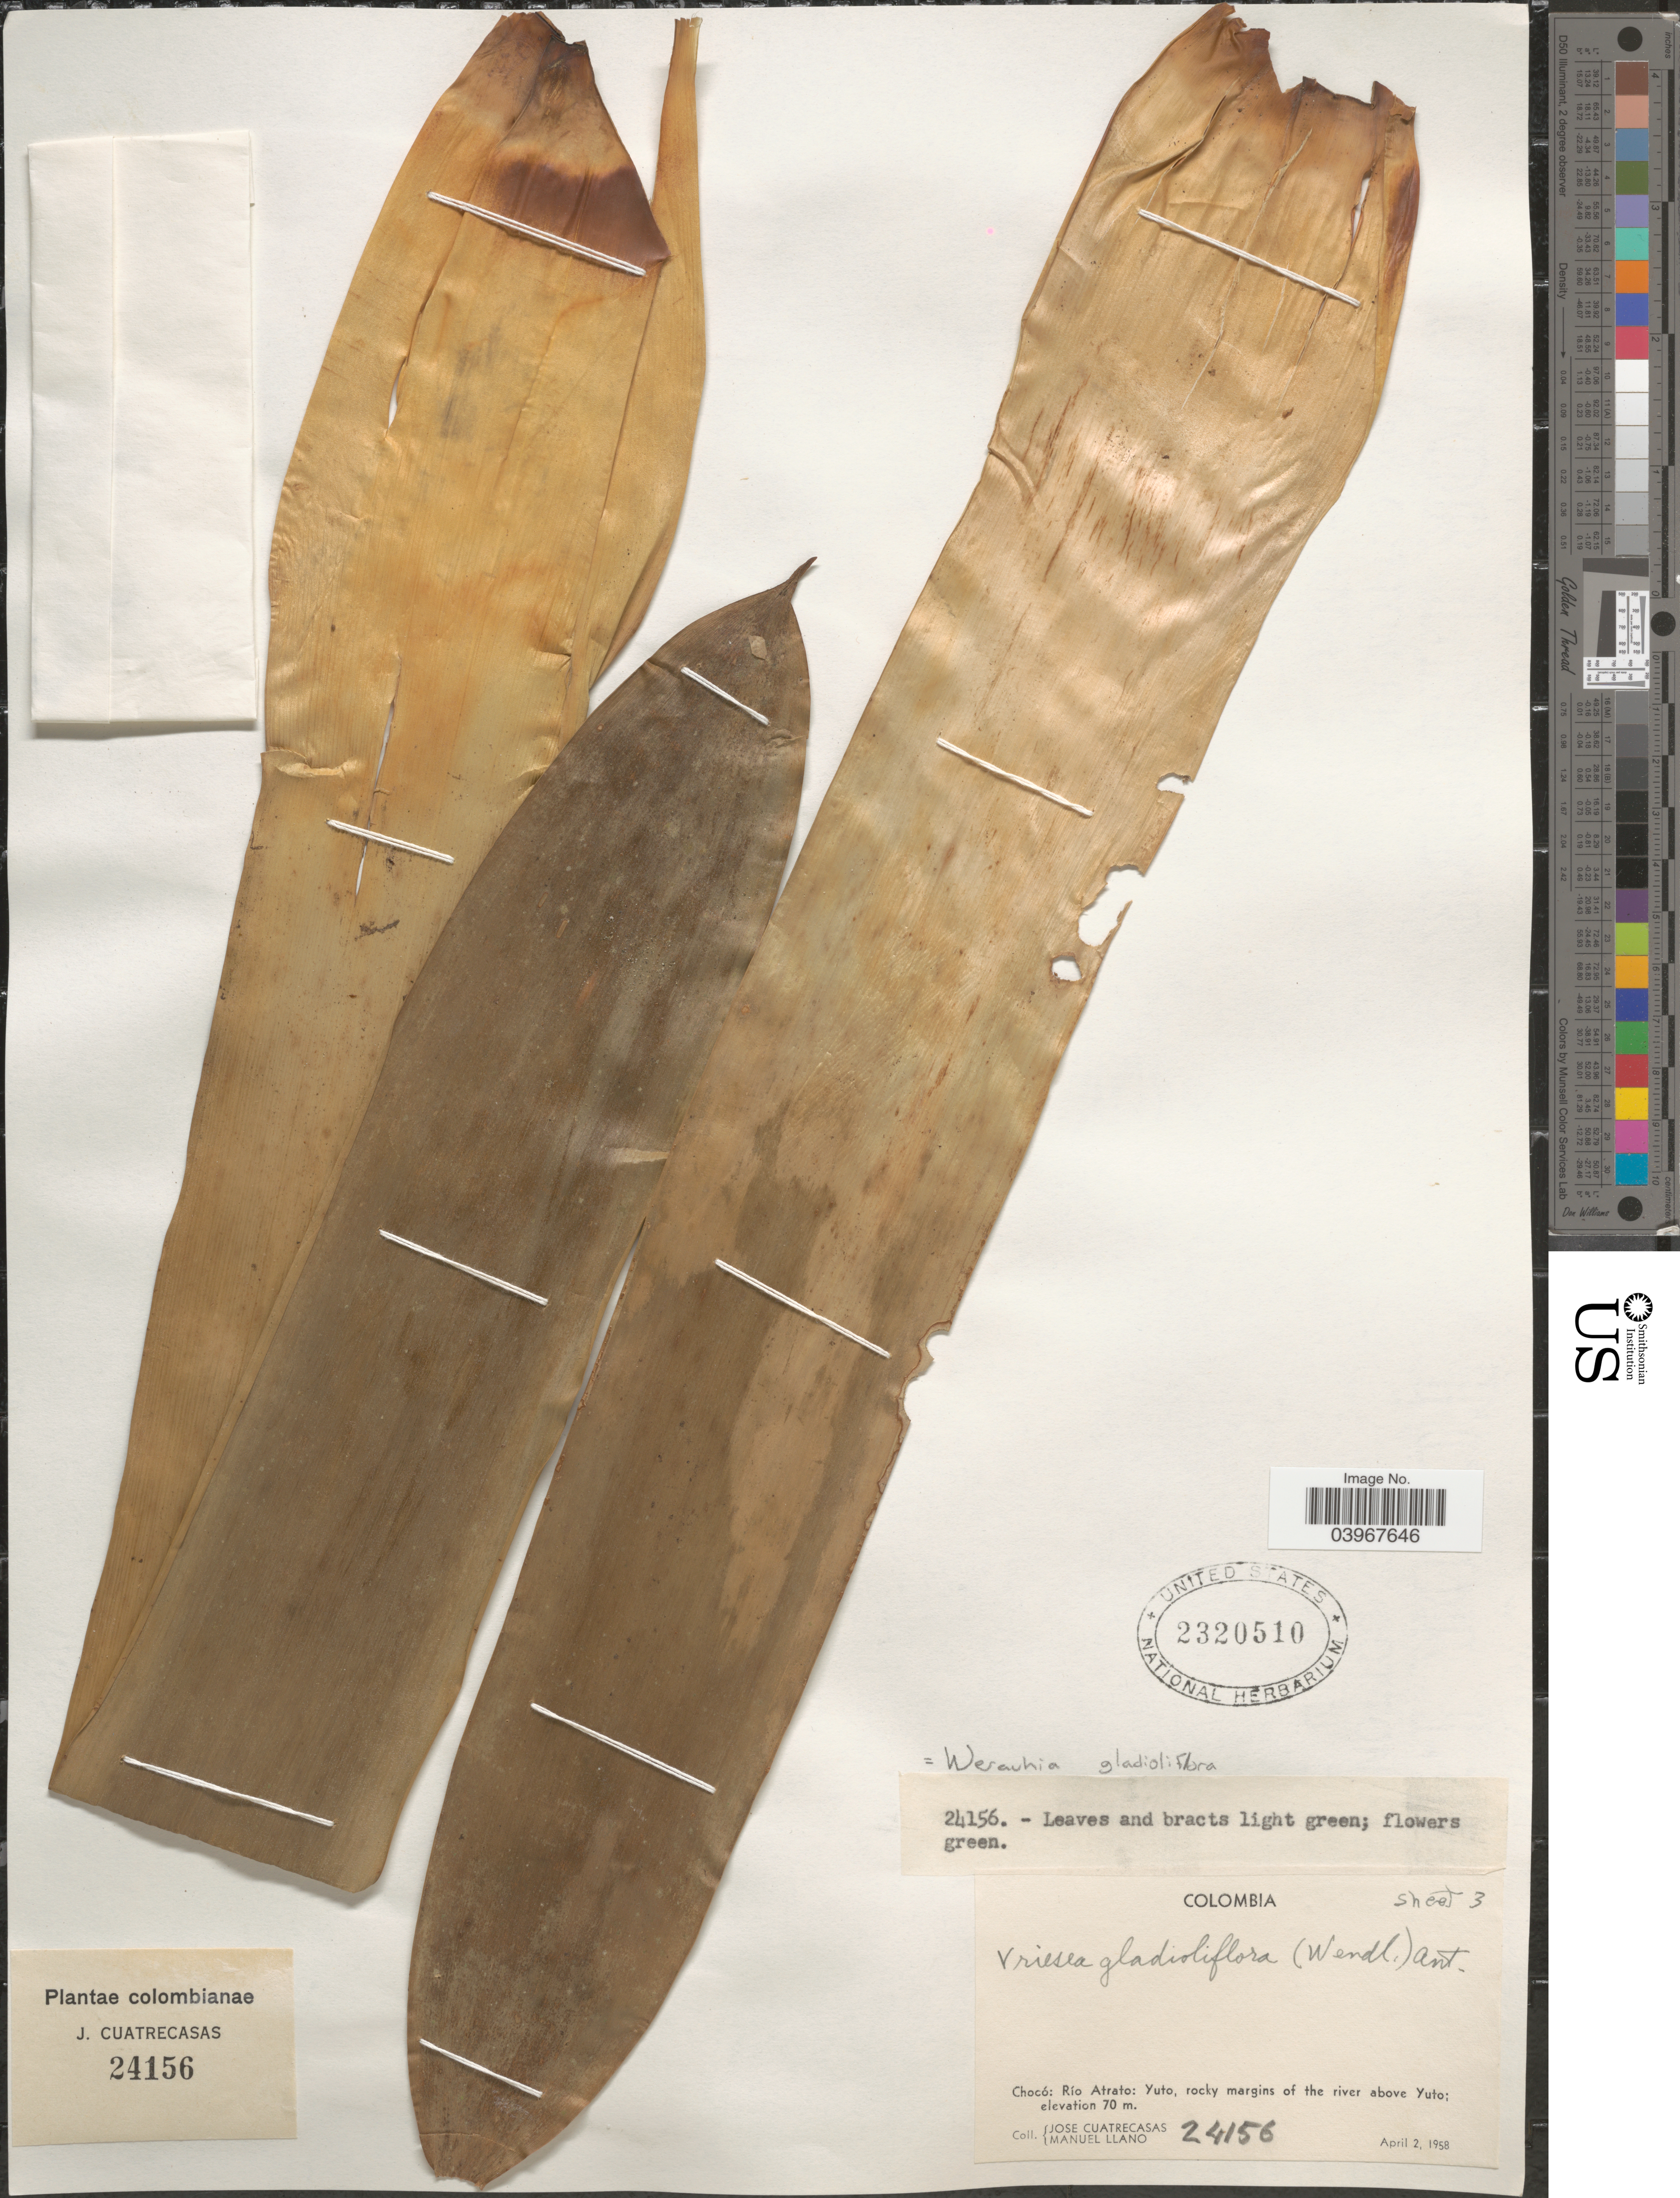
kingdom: Plantae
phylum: Tracheophyta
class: Liliopsida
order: Poales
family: Bromeliaceae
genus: Werauhia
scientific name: Werauhia gladioliflora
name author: (H. Wendl.) J.R. Grant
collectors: J. Cuatrecasas & M. Llano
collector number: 24156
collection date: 1958-04-02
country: Colombia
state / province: Chocó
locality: Río Atrato: Yuto, rocky margins of the river above Yuto.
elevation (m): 70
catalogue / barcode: US 2320510